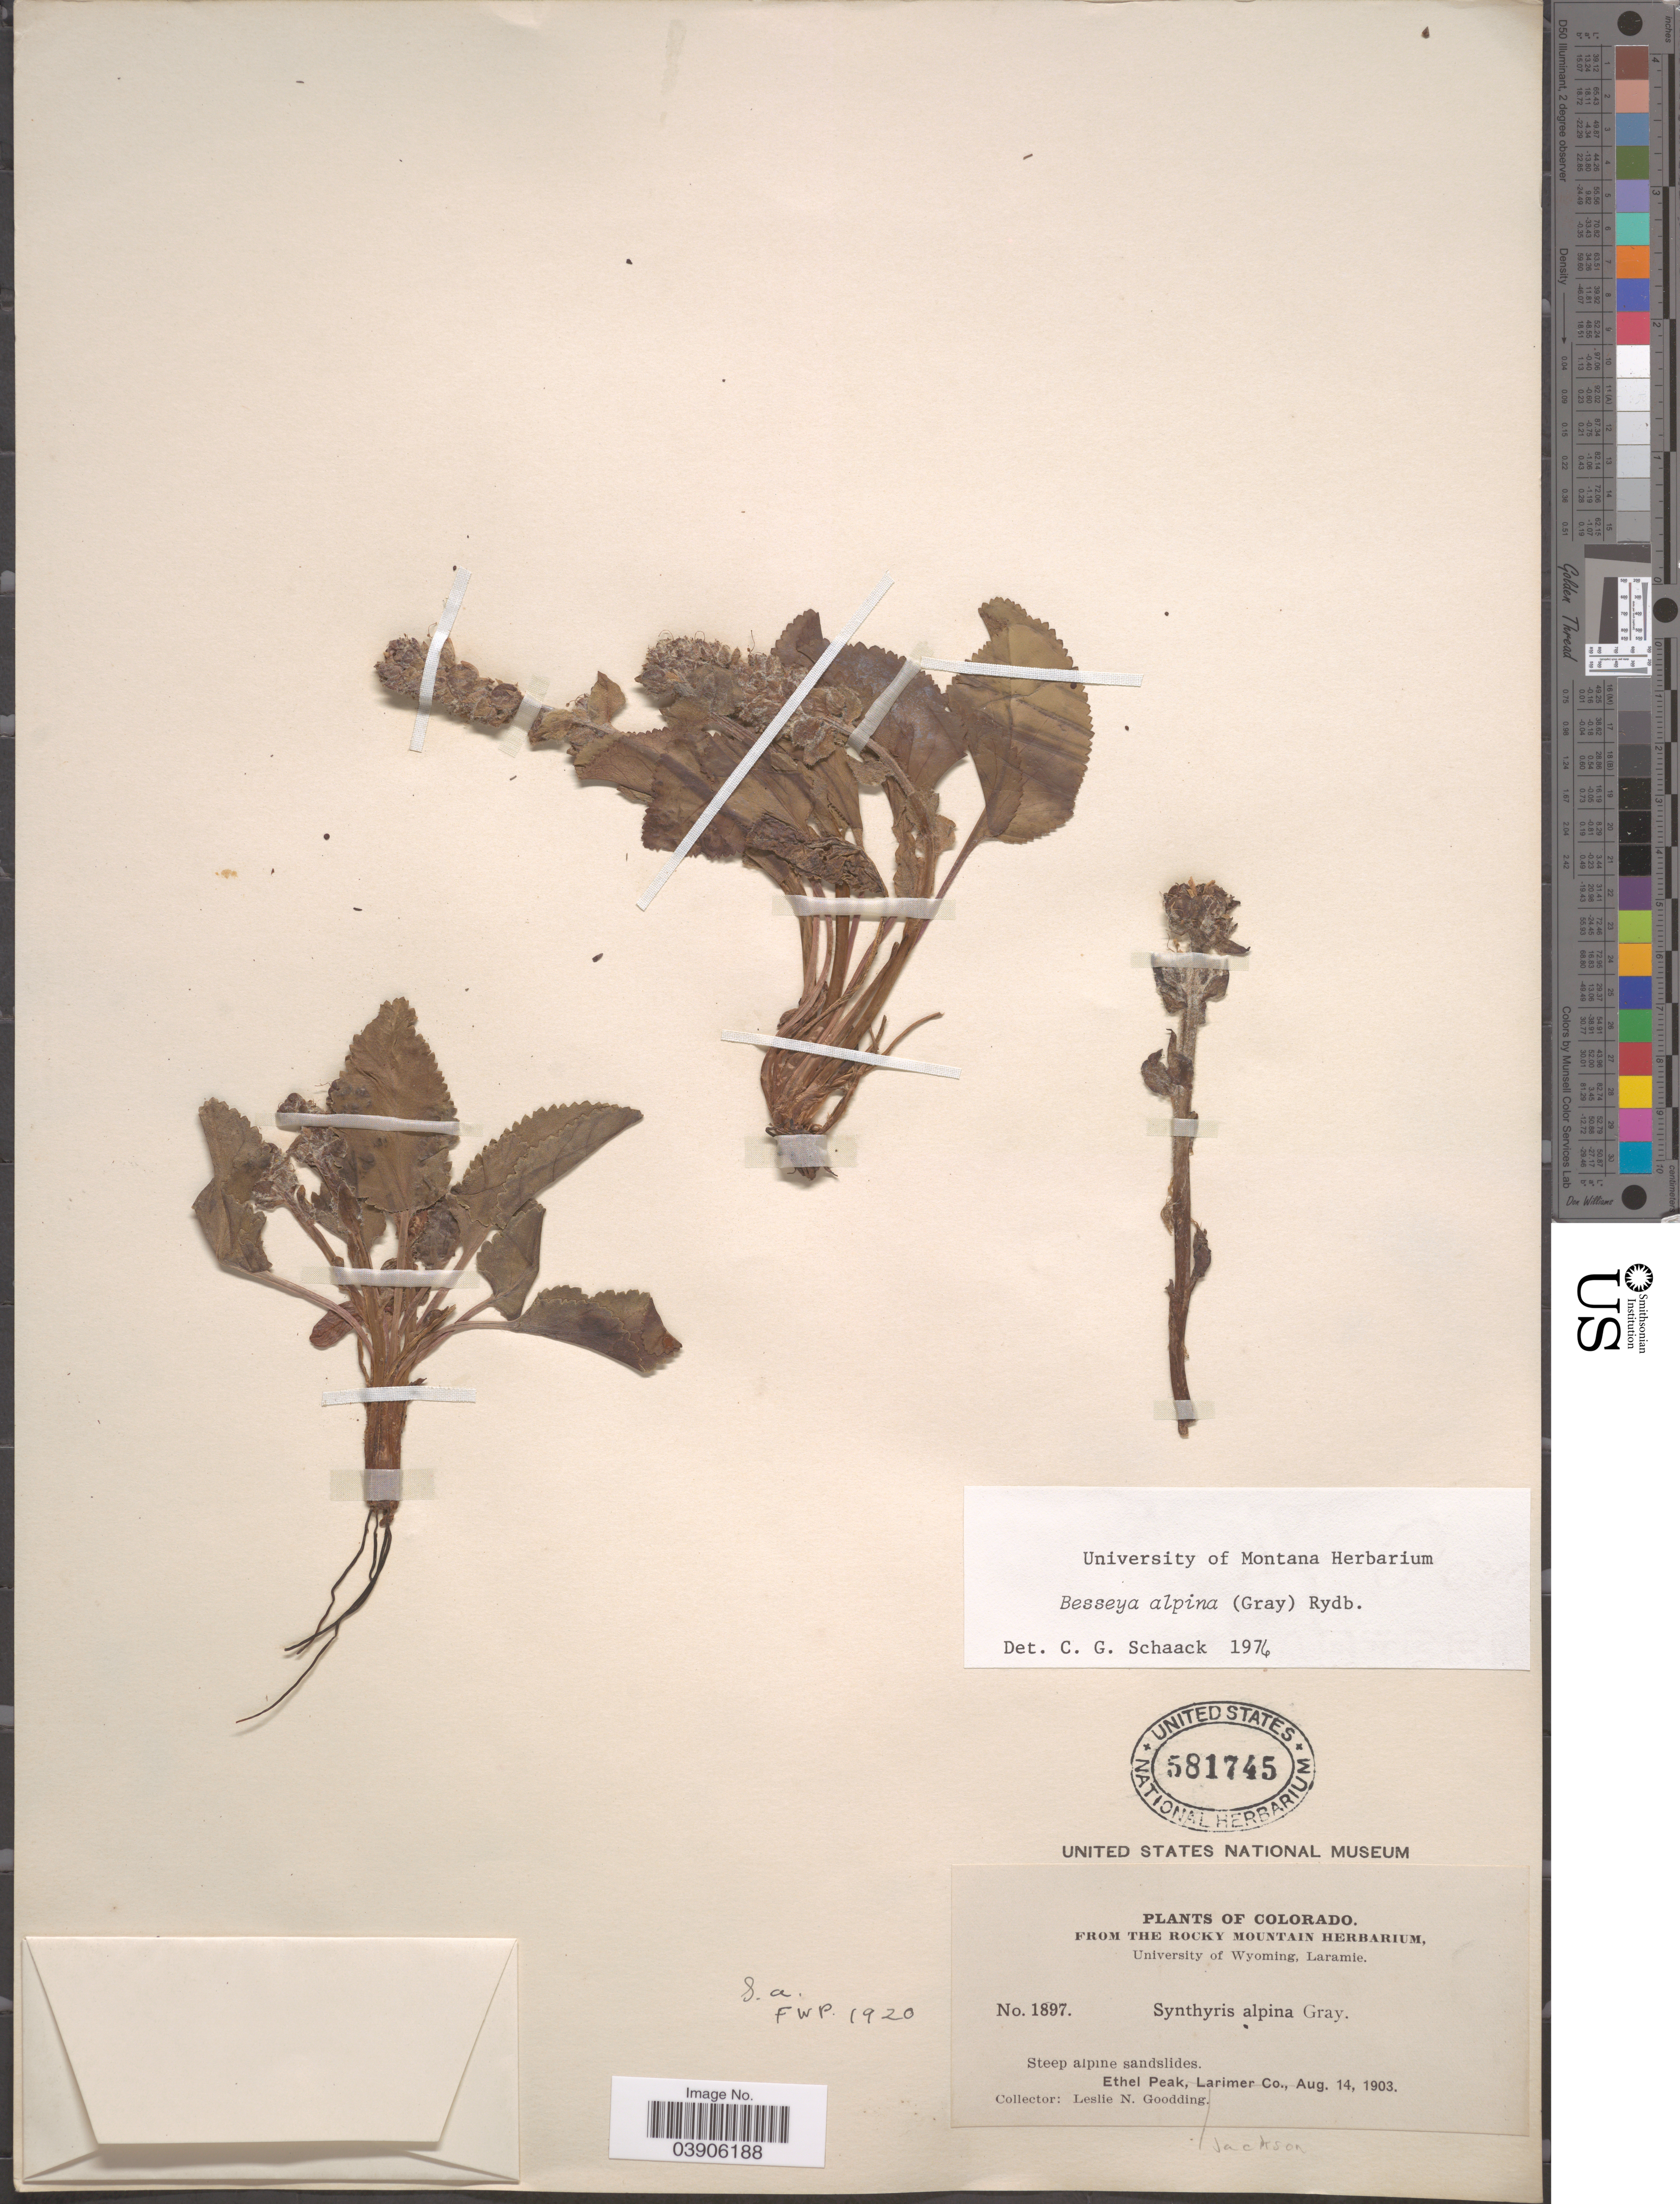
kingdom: Plantae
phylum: Tracheophyta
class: Magnoliopsida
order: Lamiales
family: Plantaginaceae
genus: Synthyris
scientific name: Synthyris alpina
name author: A. Gray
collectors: L. N. Goodding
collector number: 1897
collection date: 1903-08-14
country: United States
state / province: Colorado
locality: Ethel Peak, Jackson.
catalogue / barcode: US 581745